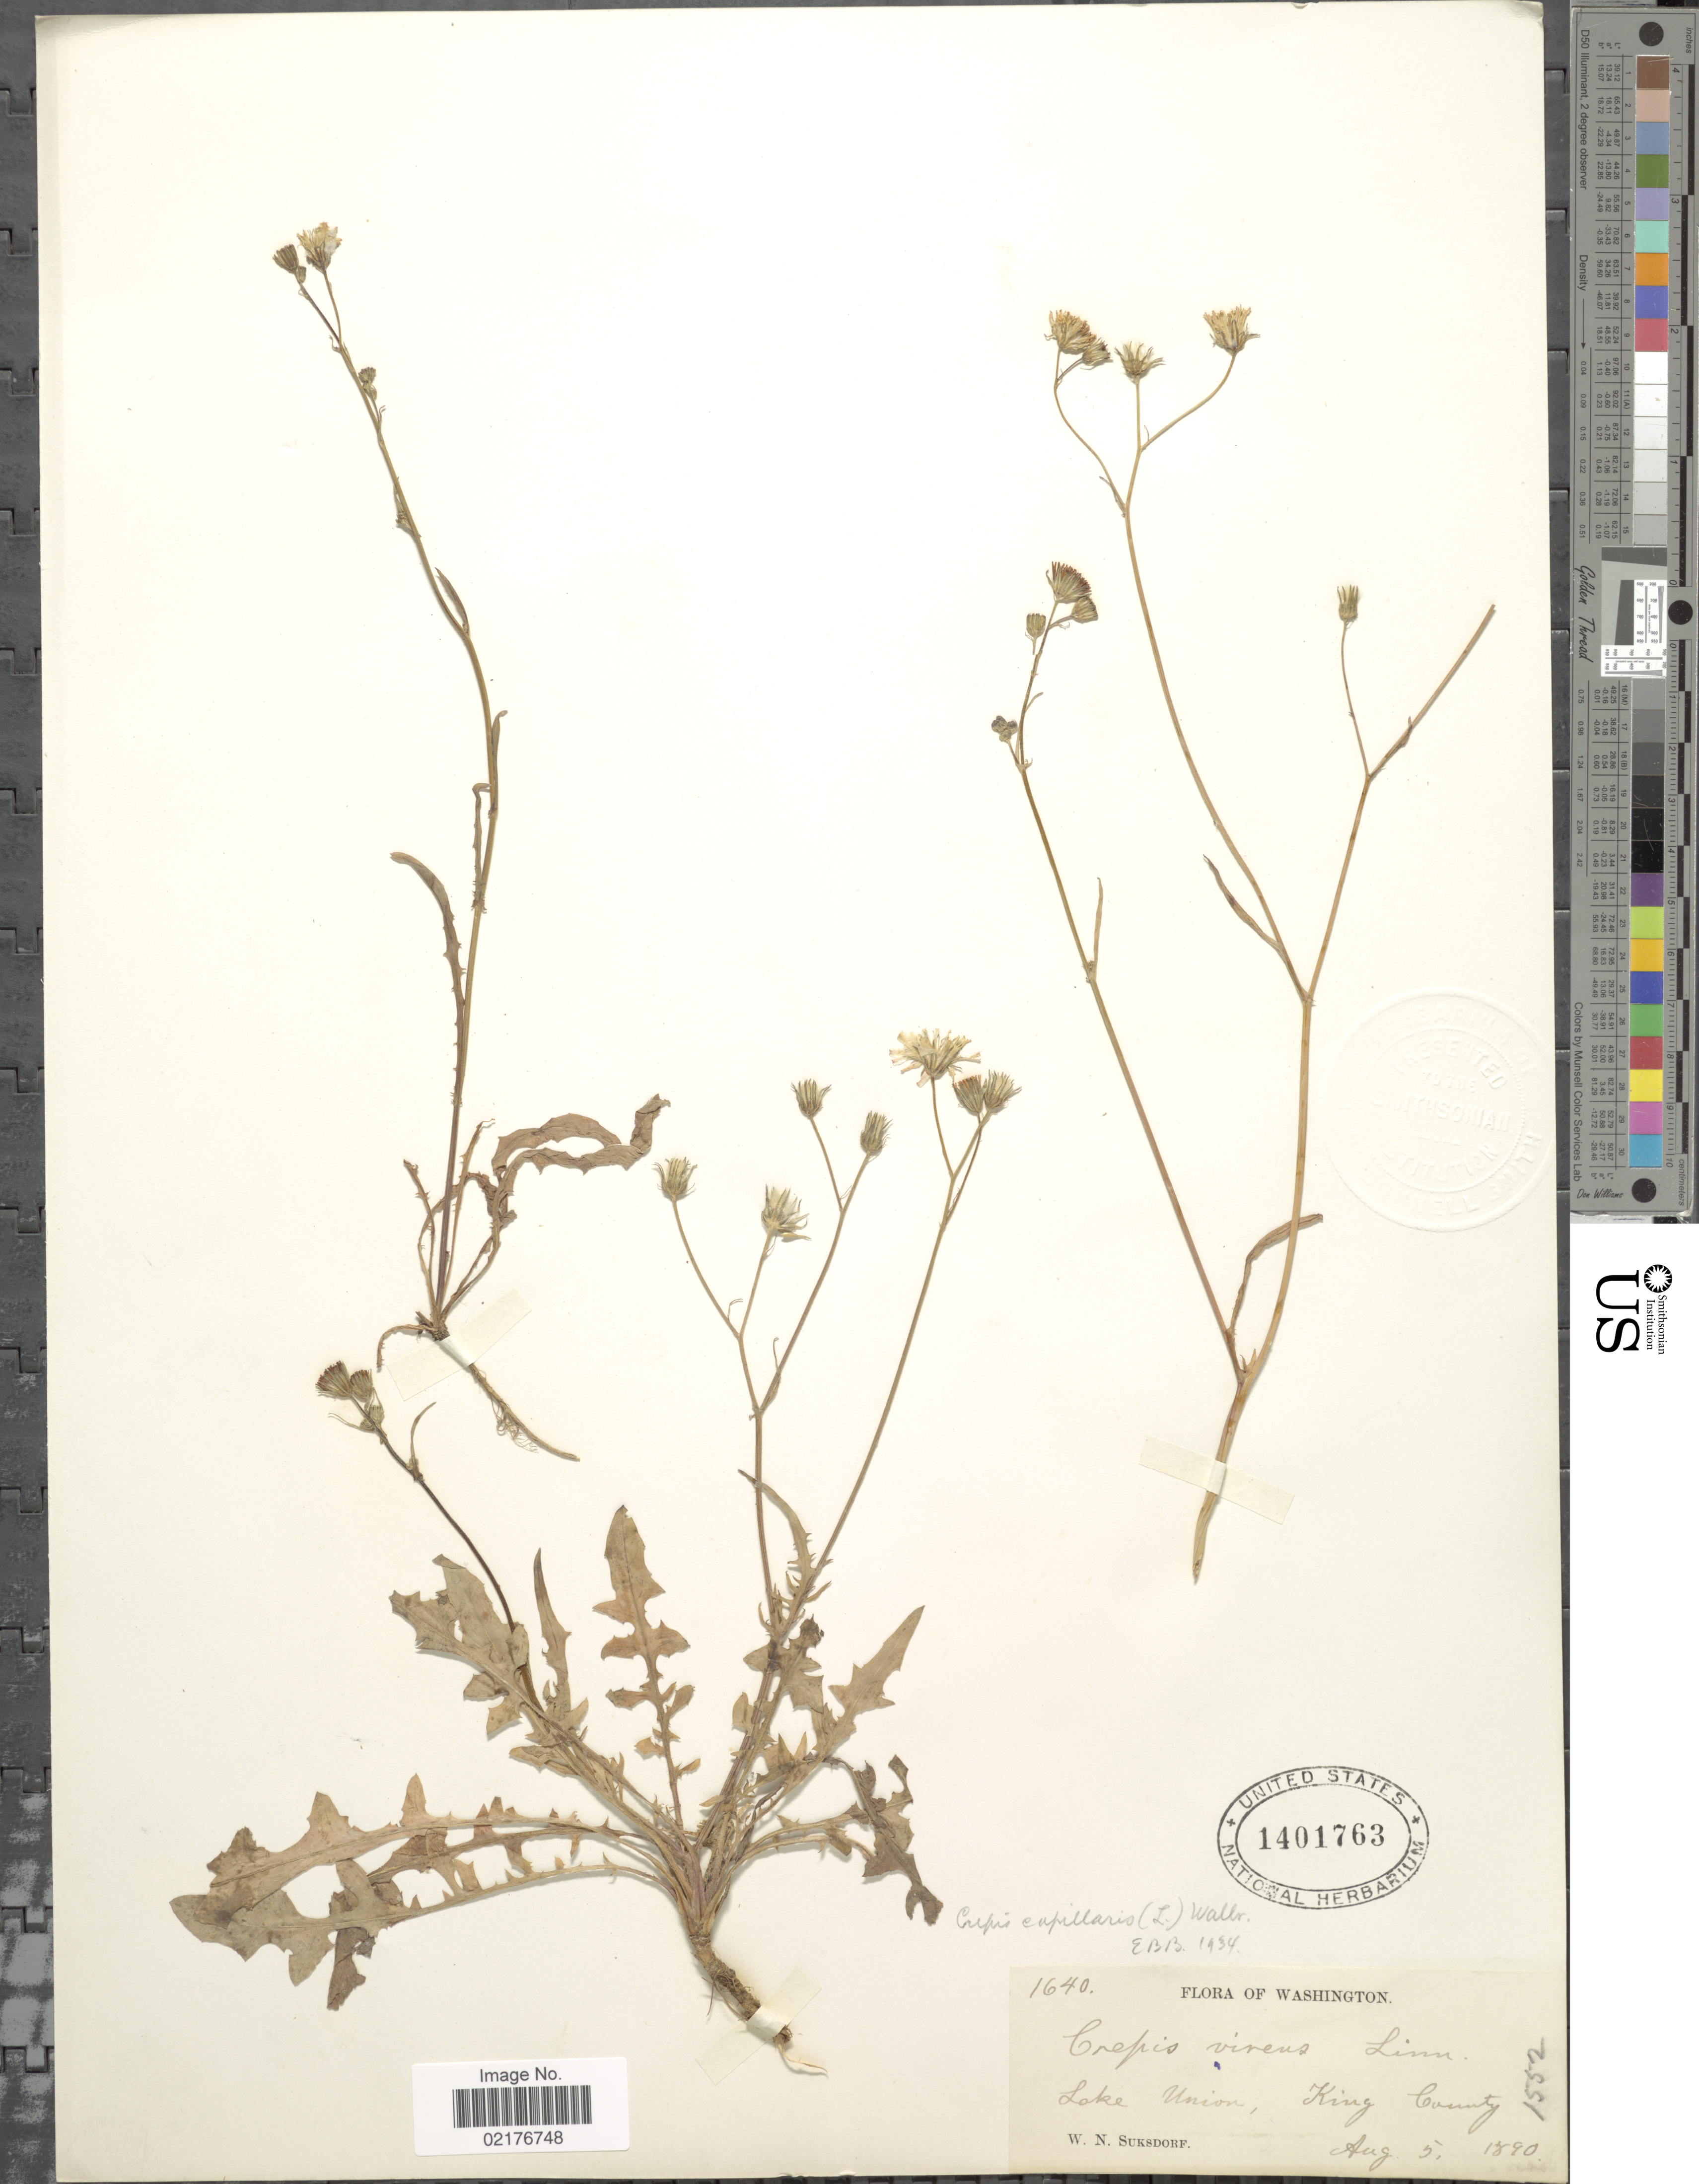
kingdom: Plantae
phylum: Tracheophyta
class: Magnoliopsida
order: Asterales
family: Asteraceae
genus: Crepis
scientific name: Crepis capillaris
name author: (L.) Wallr.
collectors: W. N. Suksdorf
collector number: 1640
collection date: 1890-08-05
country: United States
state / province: Washington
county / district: King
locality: Lake Union, King County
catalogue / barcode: US 1401763